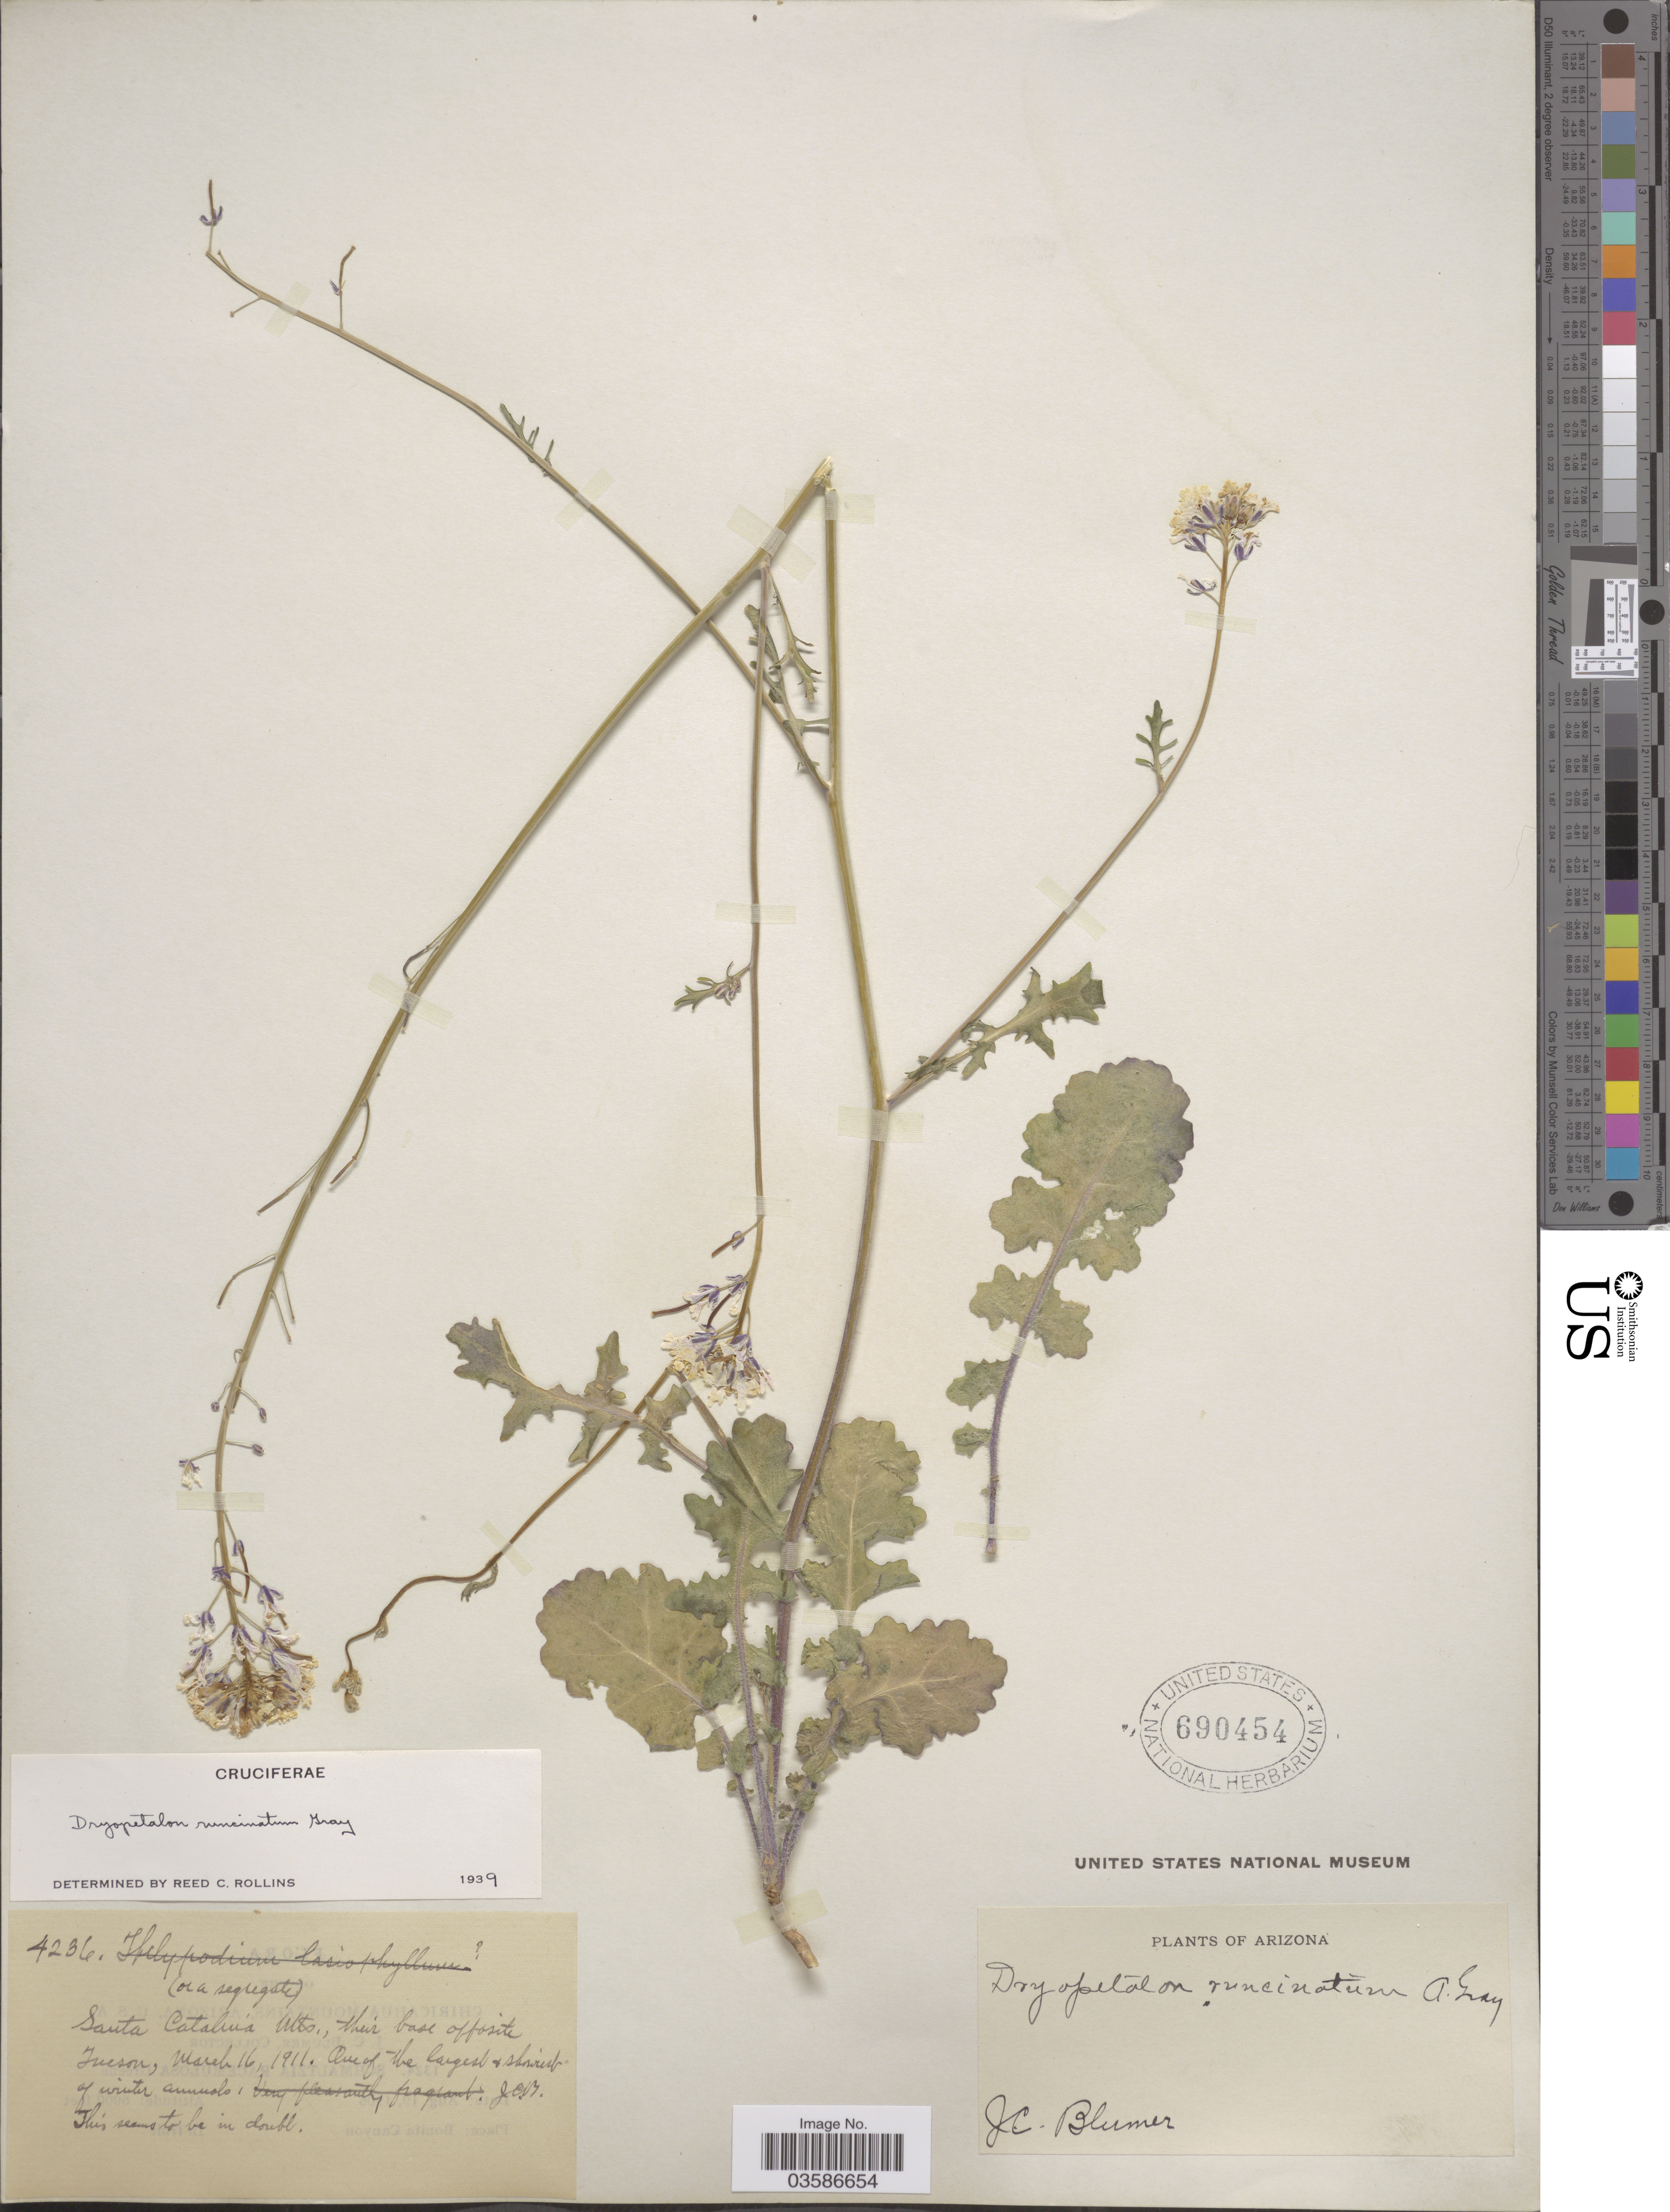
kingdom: Plantae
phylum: Tracheophyta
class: Magnoliopsida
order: Brassicales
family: Brassicaceae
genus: Dryopetalon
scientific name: Dryopetalon runcinatum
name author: A. Gray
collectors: J. C. Blumer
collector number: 4236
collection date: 1911-03-16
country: United States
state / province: Arizona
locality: Santa Catalina Mts., their base opposite Tucson.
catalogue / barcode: US 690454